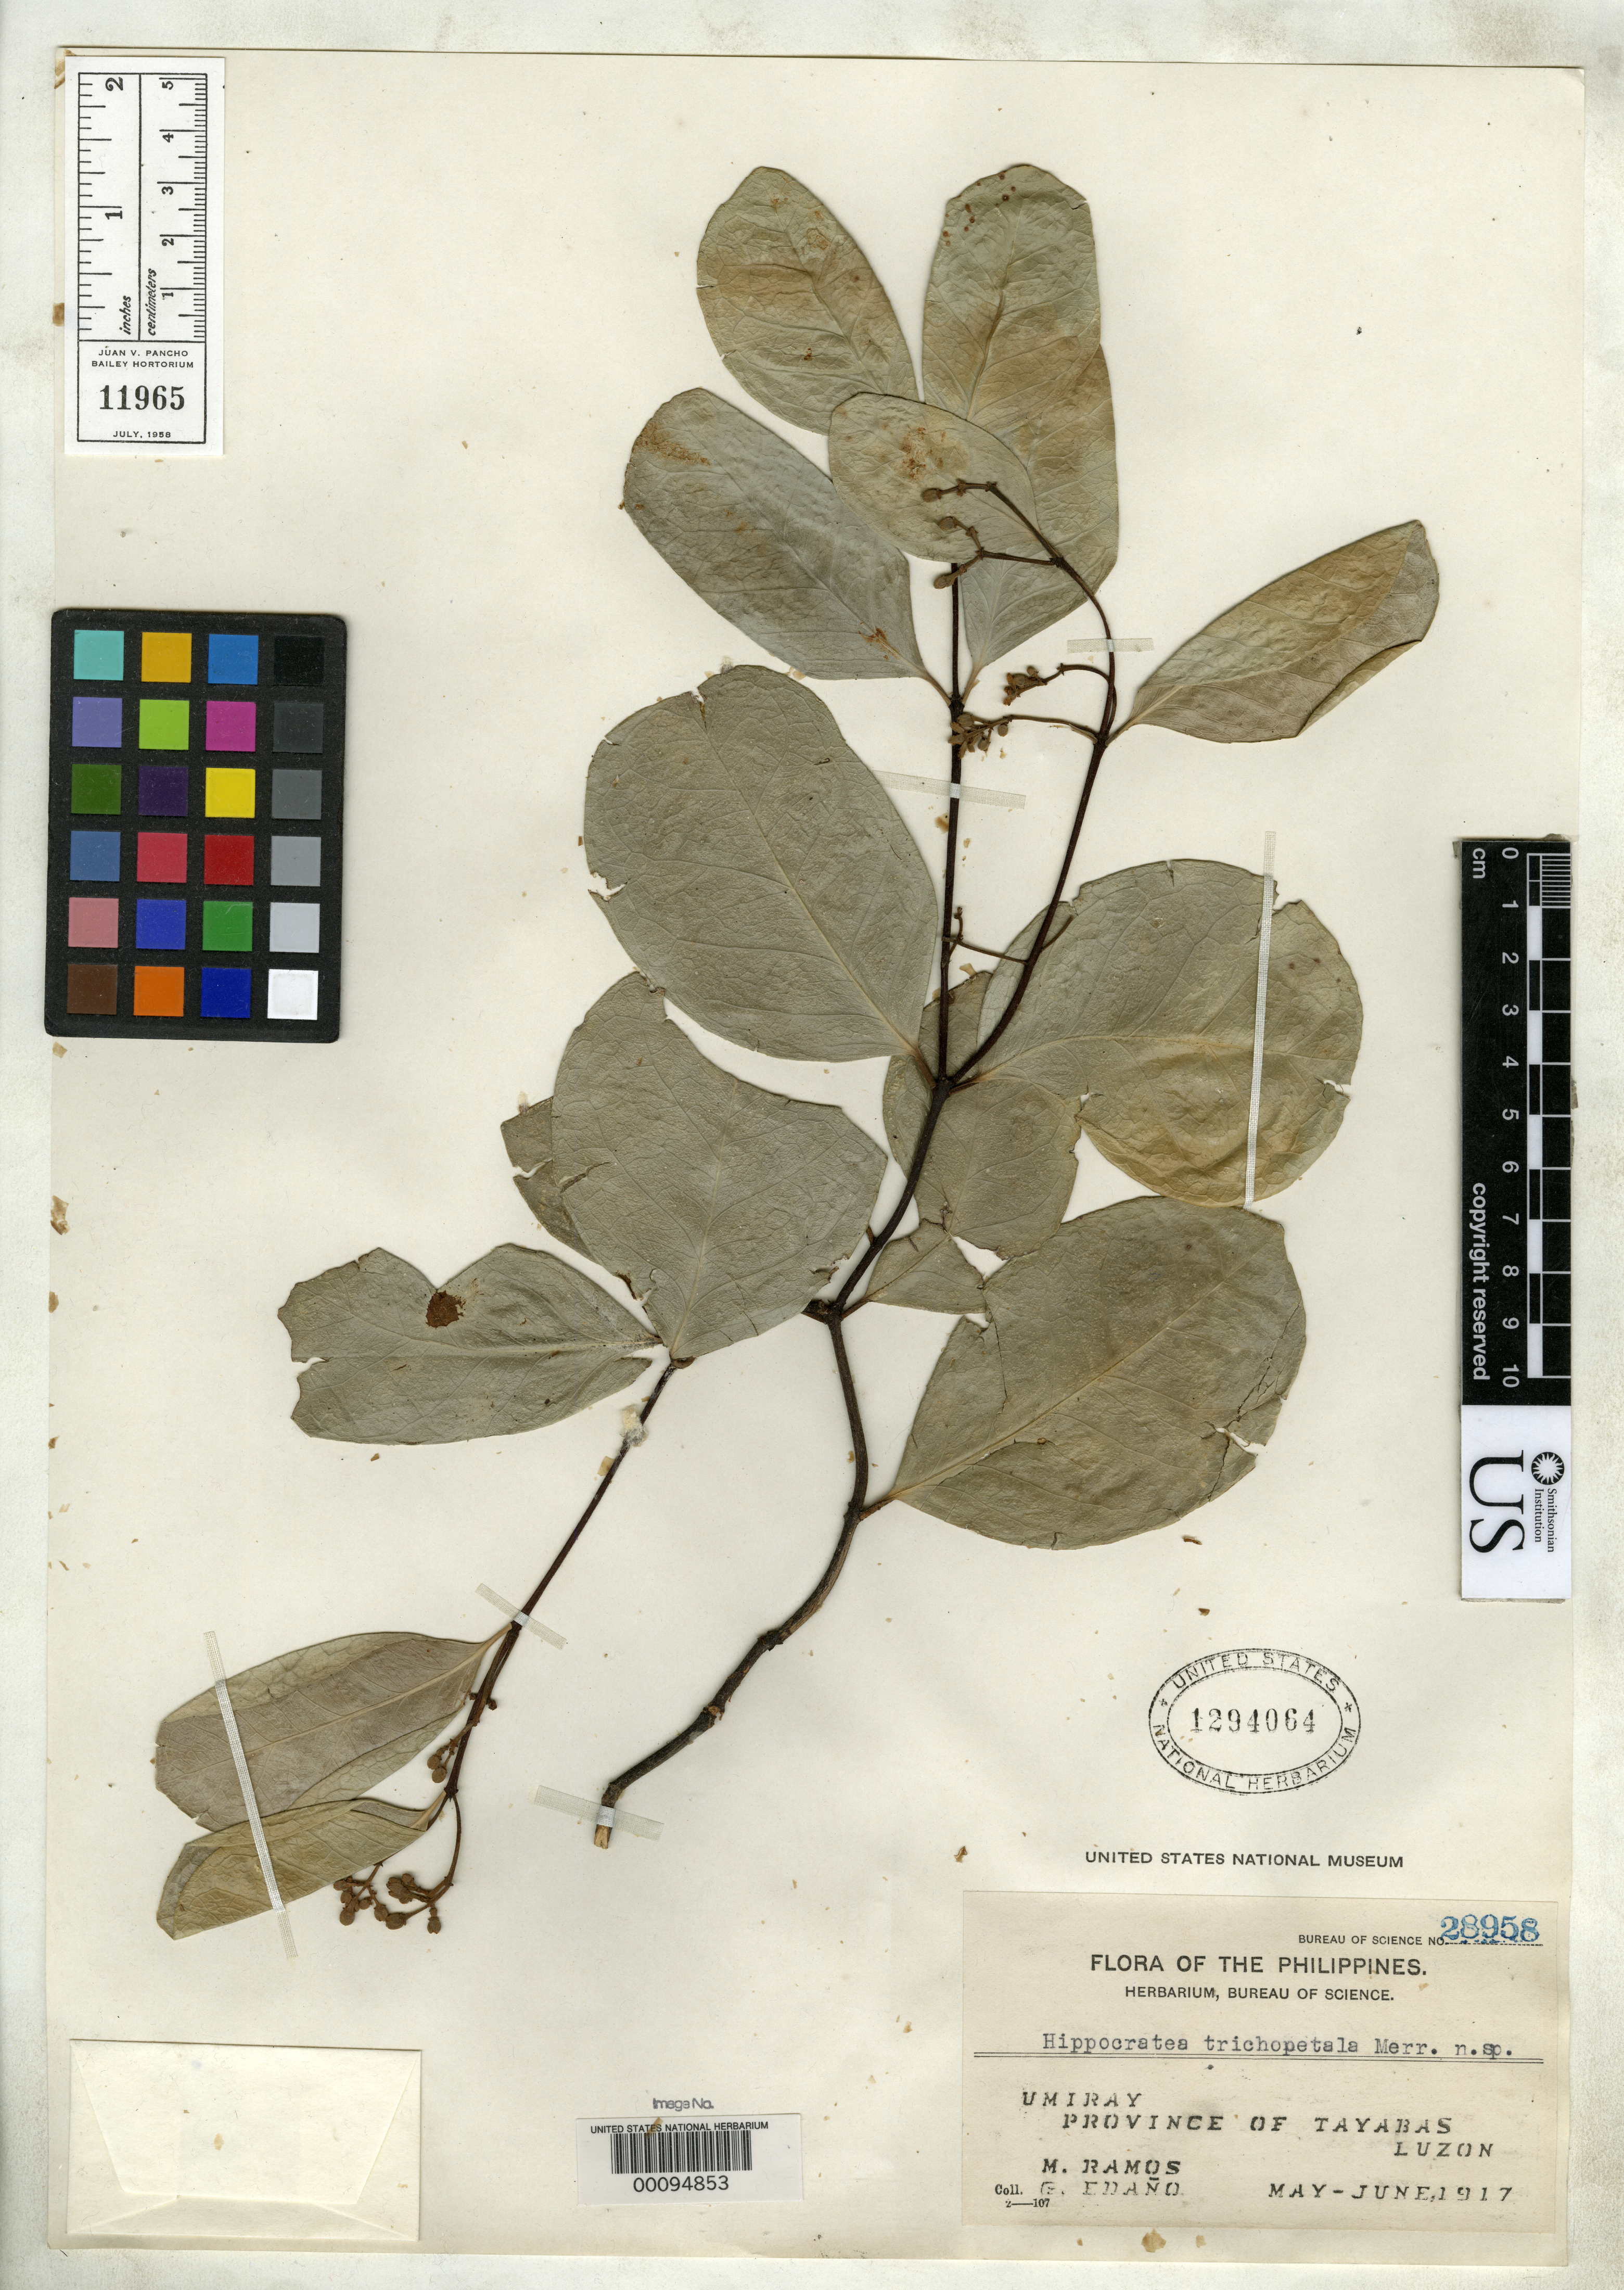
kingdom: Plantae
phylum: Tracheophyta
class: Magnoliopsida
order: Celastrales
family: Celastraceae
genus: Hippocratea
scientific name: Hippocratea trichopetala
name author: Merr.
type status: Isotype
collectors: M. Ramos & G. E. Edaño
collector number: Bur. Sci. 28958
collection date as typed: Jun 1917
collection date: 1917-06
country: Philippines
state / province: Calabarzon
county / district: Quezon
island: Luzon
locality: Umiray.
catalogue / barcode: US 1294064